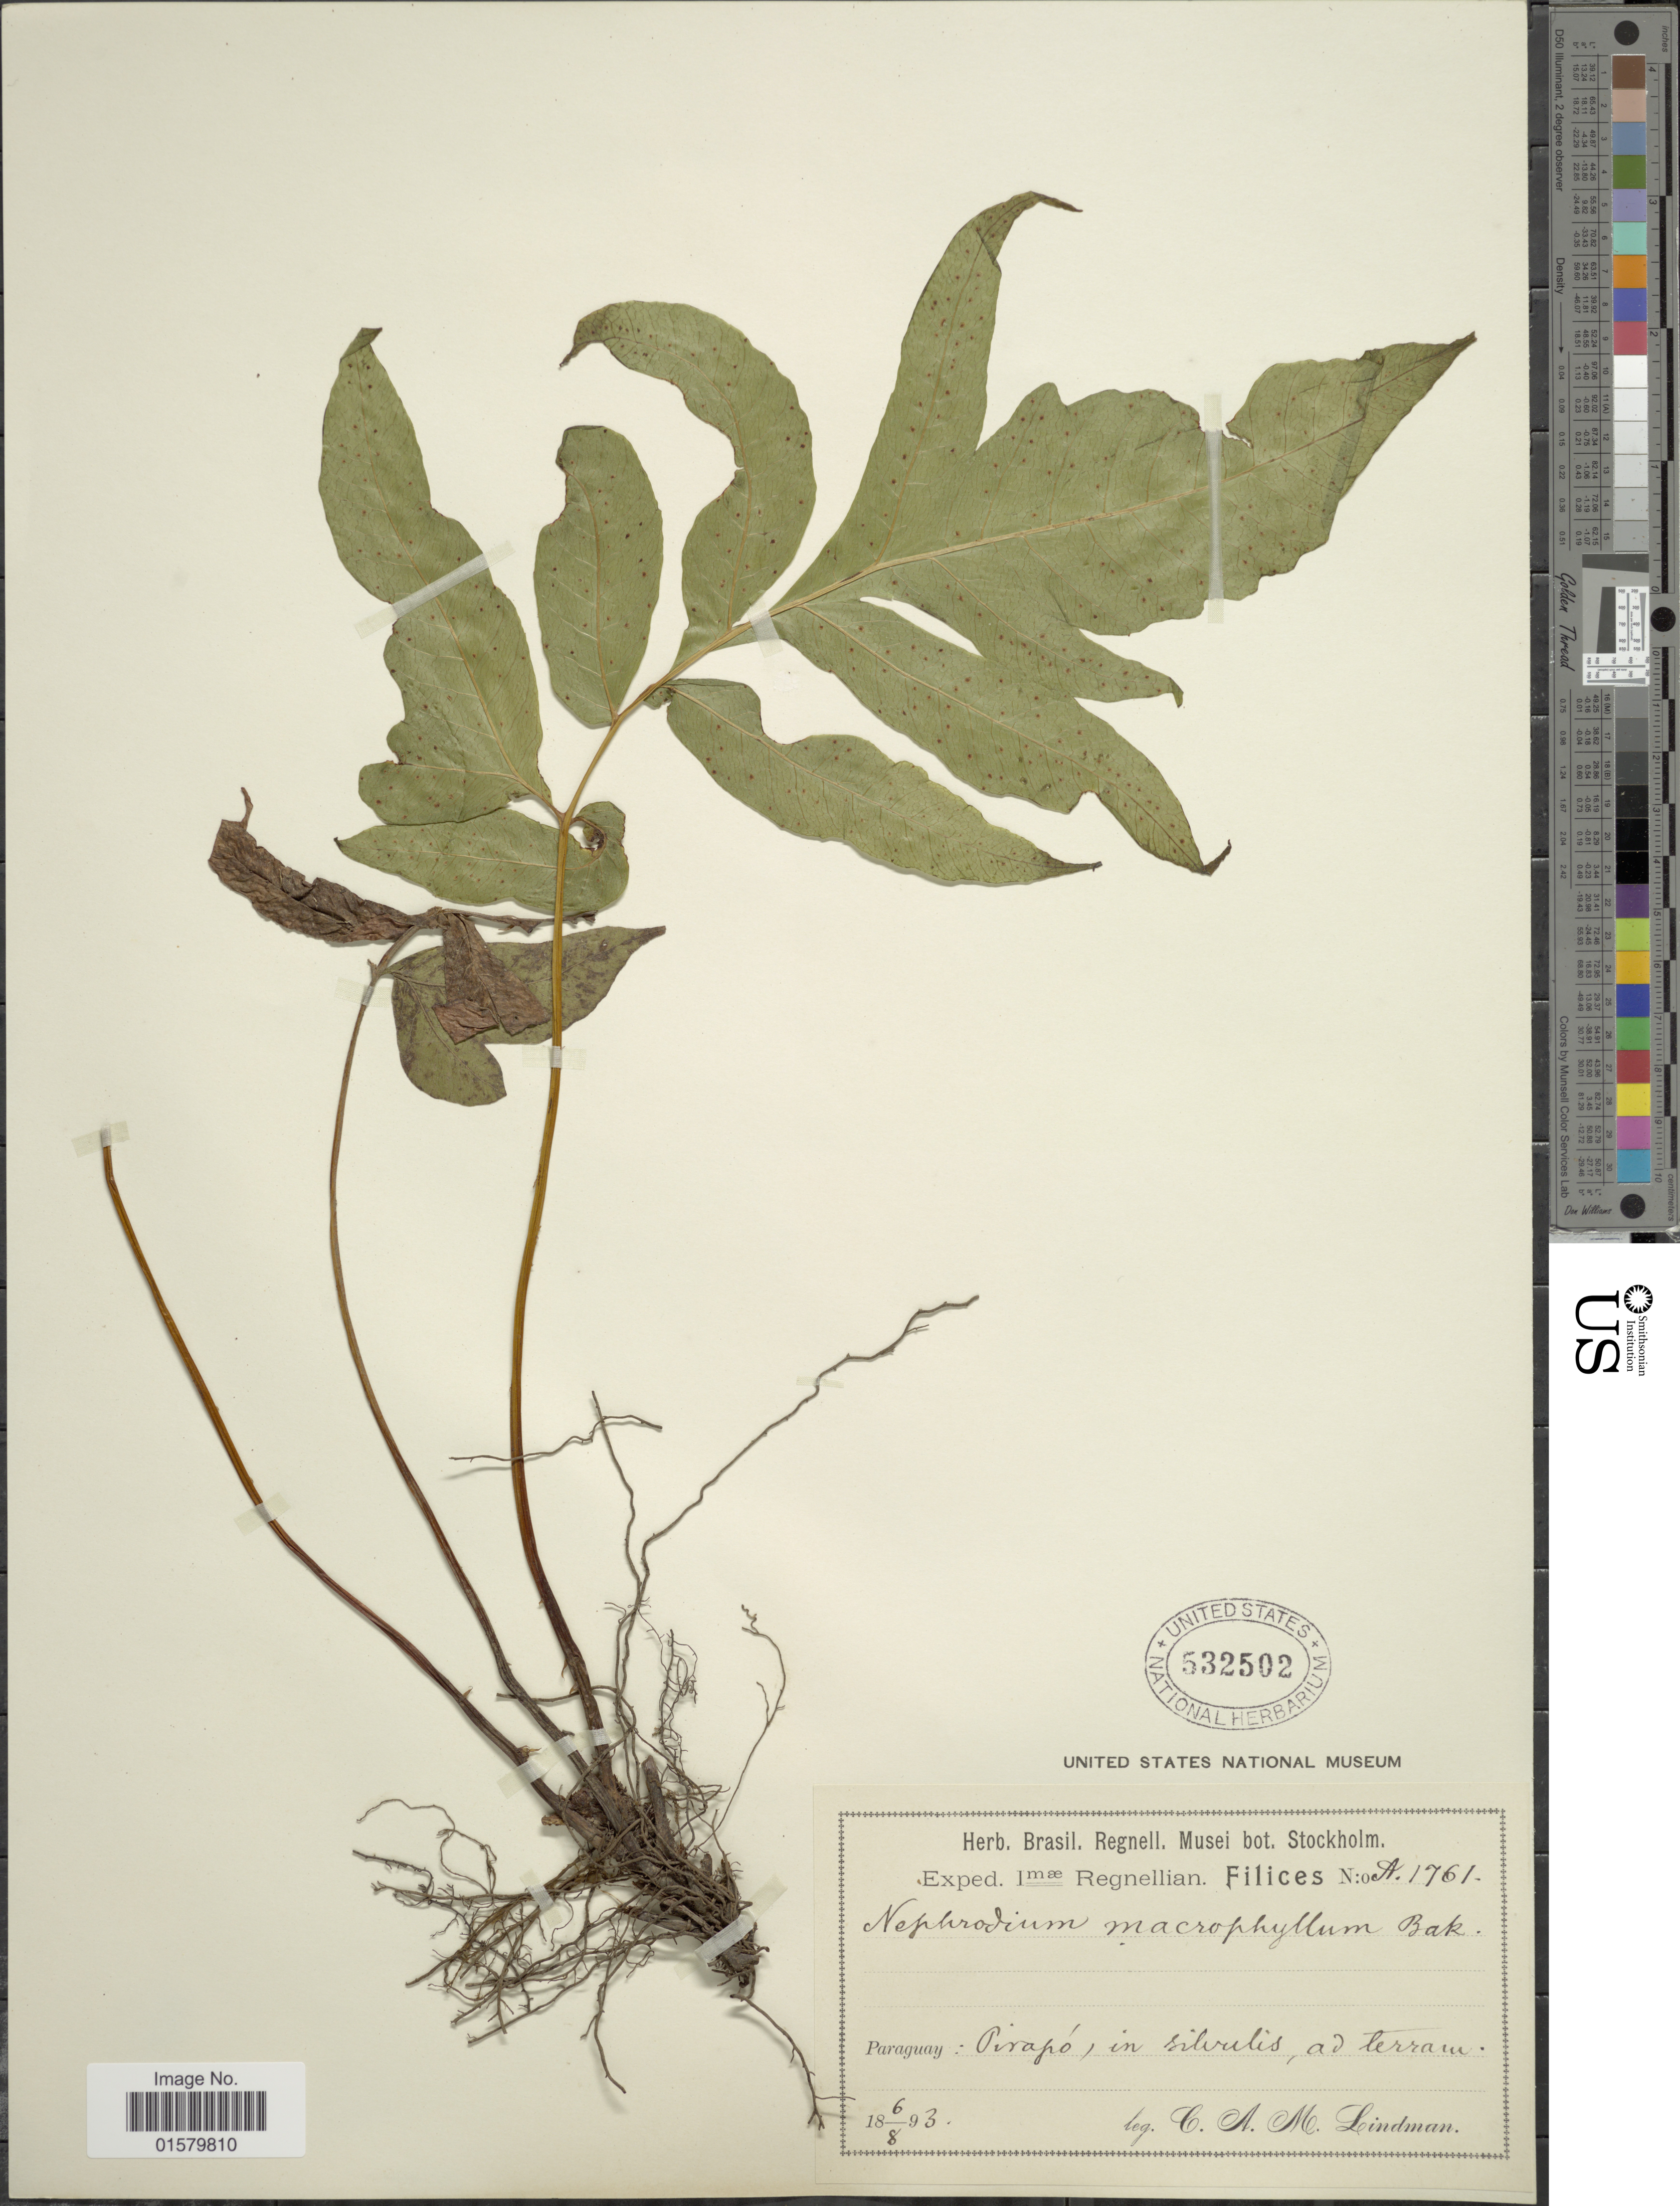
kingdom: Plantae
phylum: Tracheophyta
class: Polypodiopsida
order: Polypodiales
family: Tectariaceae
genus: Tectaria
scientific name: Tectaria incisa var. incisa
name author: Cav.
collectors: C. A. M. Lindman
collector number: A1761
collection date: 1893-08-06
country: Paraguay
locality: Paraguay: Pirapo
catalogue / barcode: US 532502